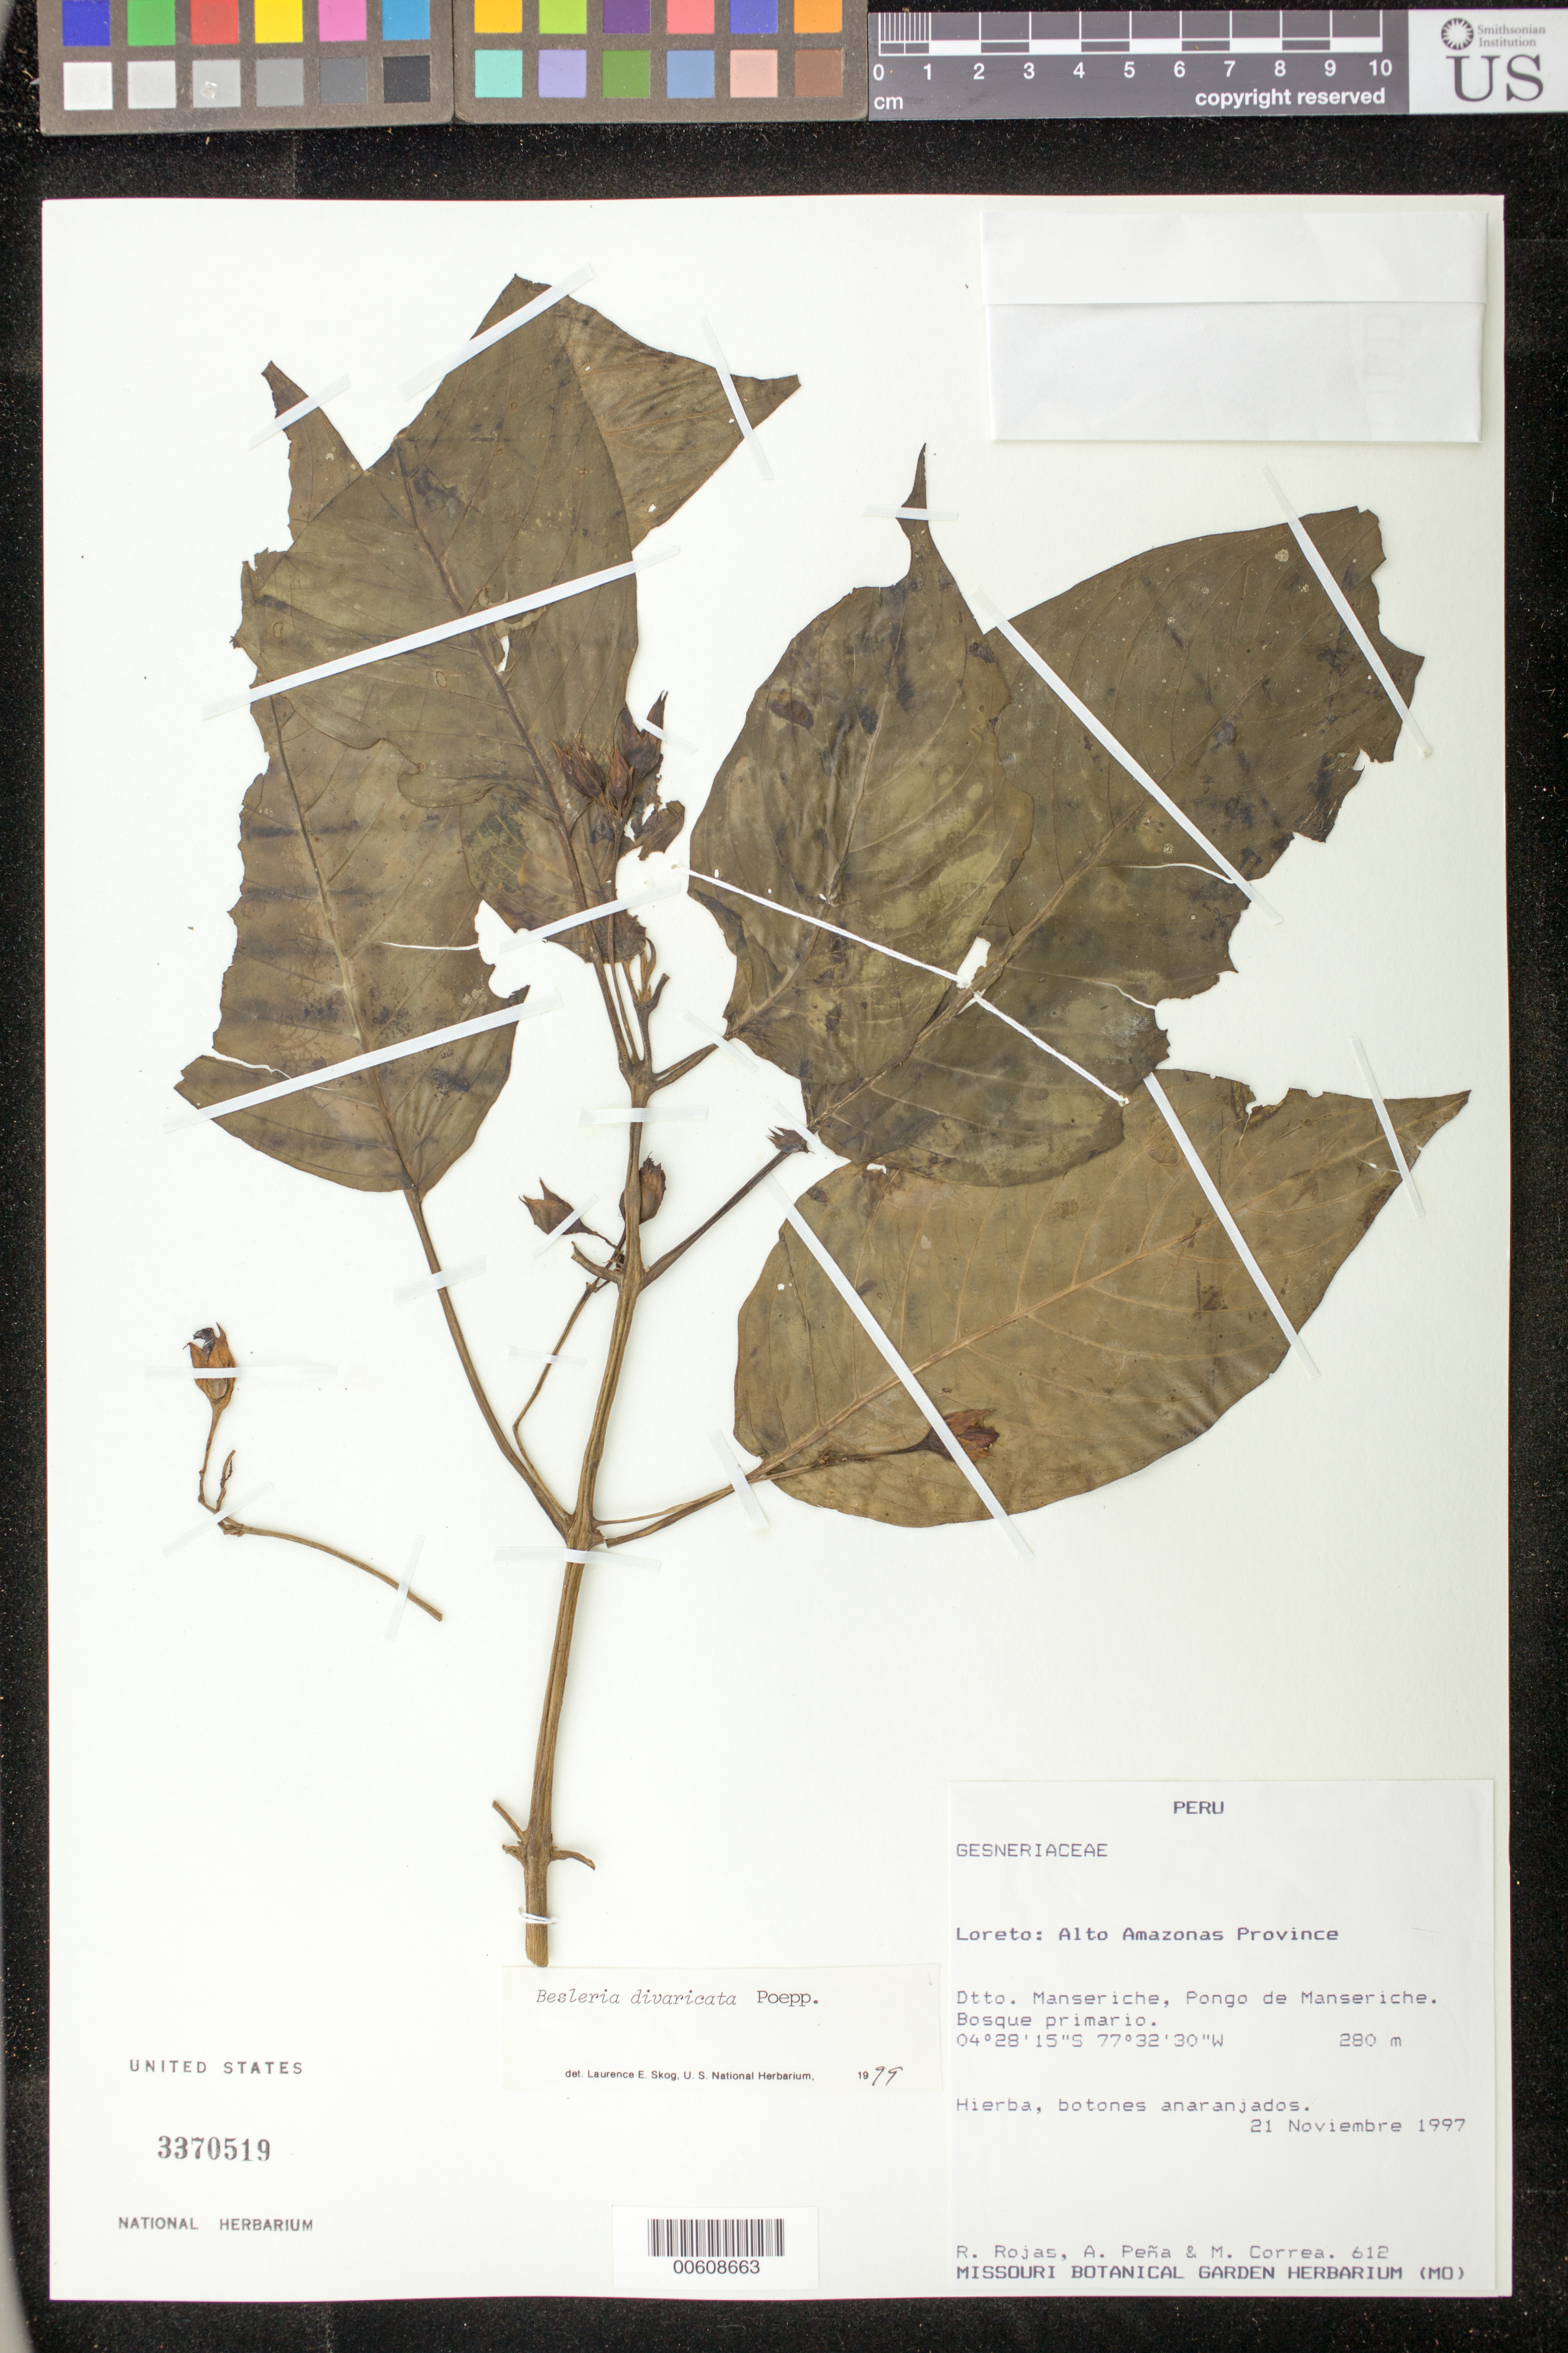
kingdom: Plantae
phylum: Tracheophyta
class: Magnoliopsida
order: Lamiales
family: Gesneriaceae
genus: Besleria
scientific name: Besleria divaricata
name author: Poepp.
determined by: Skog, Laurence E.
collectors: R. Rojas, A. Pena & M. Correa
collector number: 612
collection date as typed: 21 Nov 1997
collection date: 1997-11-21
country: Peru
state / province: Loreto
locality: Prov. Alto Amazonas, Dtto. Manseriche; Pongo de Manseriche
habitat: Bosque primario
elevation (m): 280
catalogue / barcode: US 3370519